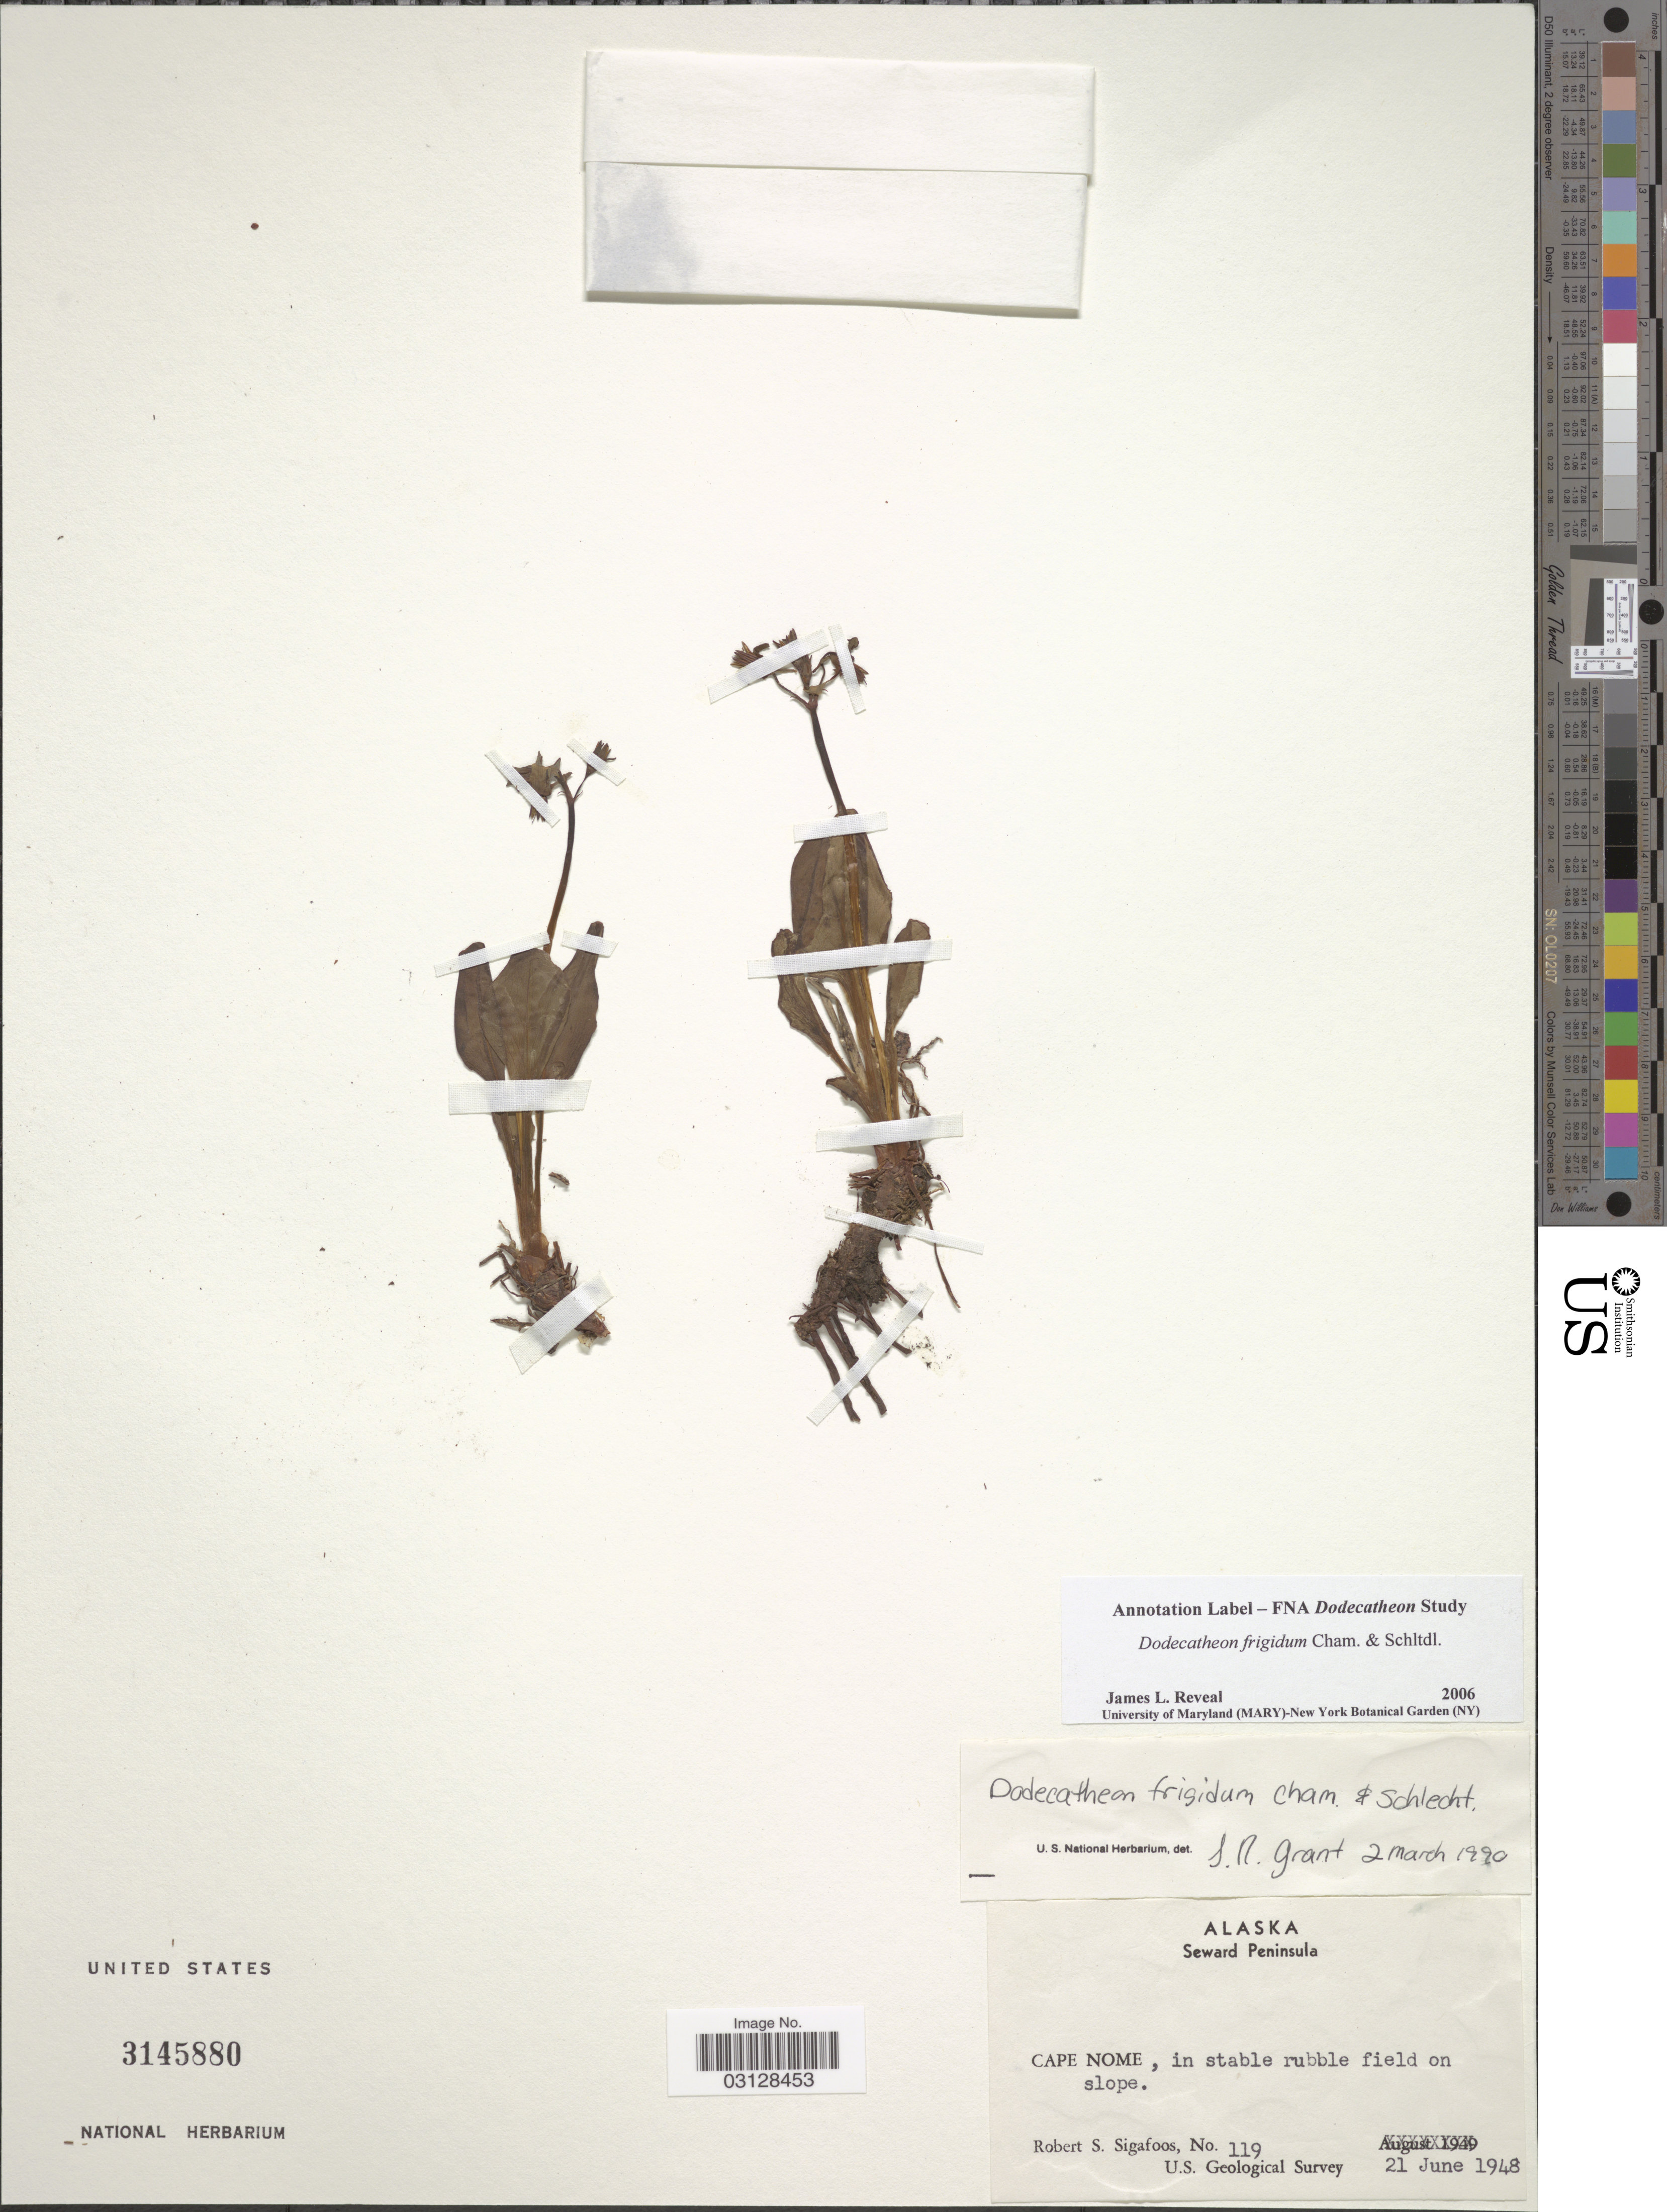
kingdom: Plantae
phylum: Tracheophyta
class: Magnoliopsida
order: Ericales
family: Primulaceae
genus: Dodecatheon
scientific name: Dodecatheon frigidum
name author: Cham. & Schltdl.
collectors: R. Sigafoos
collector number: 119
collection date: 1948-06-21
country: United States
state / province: Alaska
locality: Seward Peninsula. Cape Nome.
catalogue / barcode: US 3145880